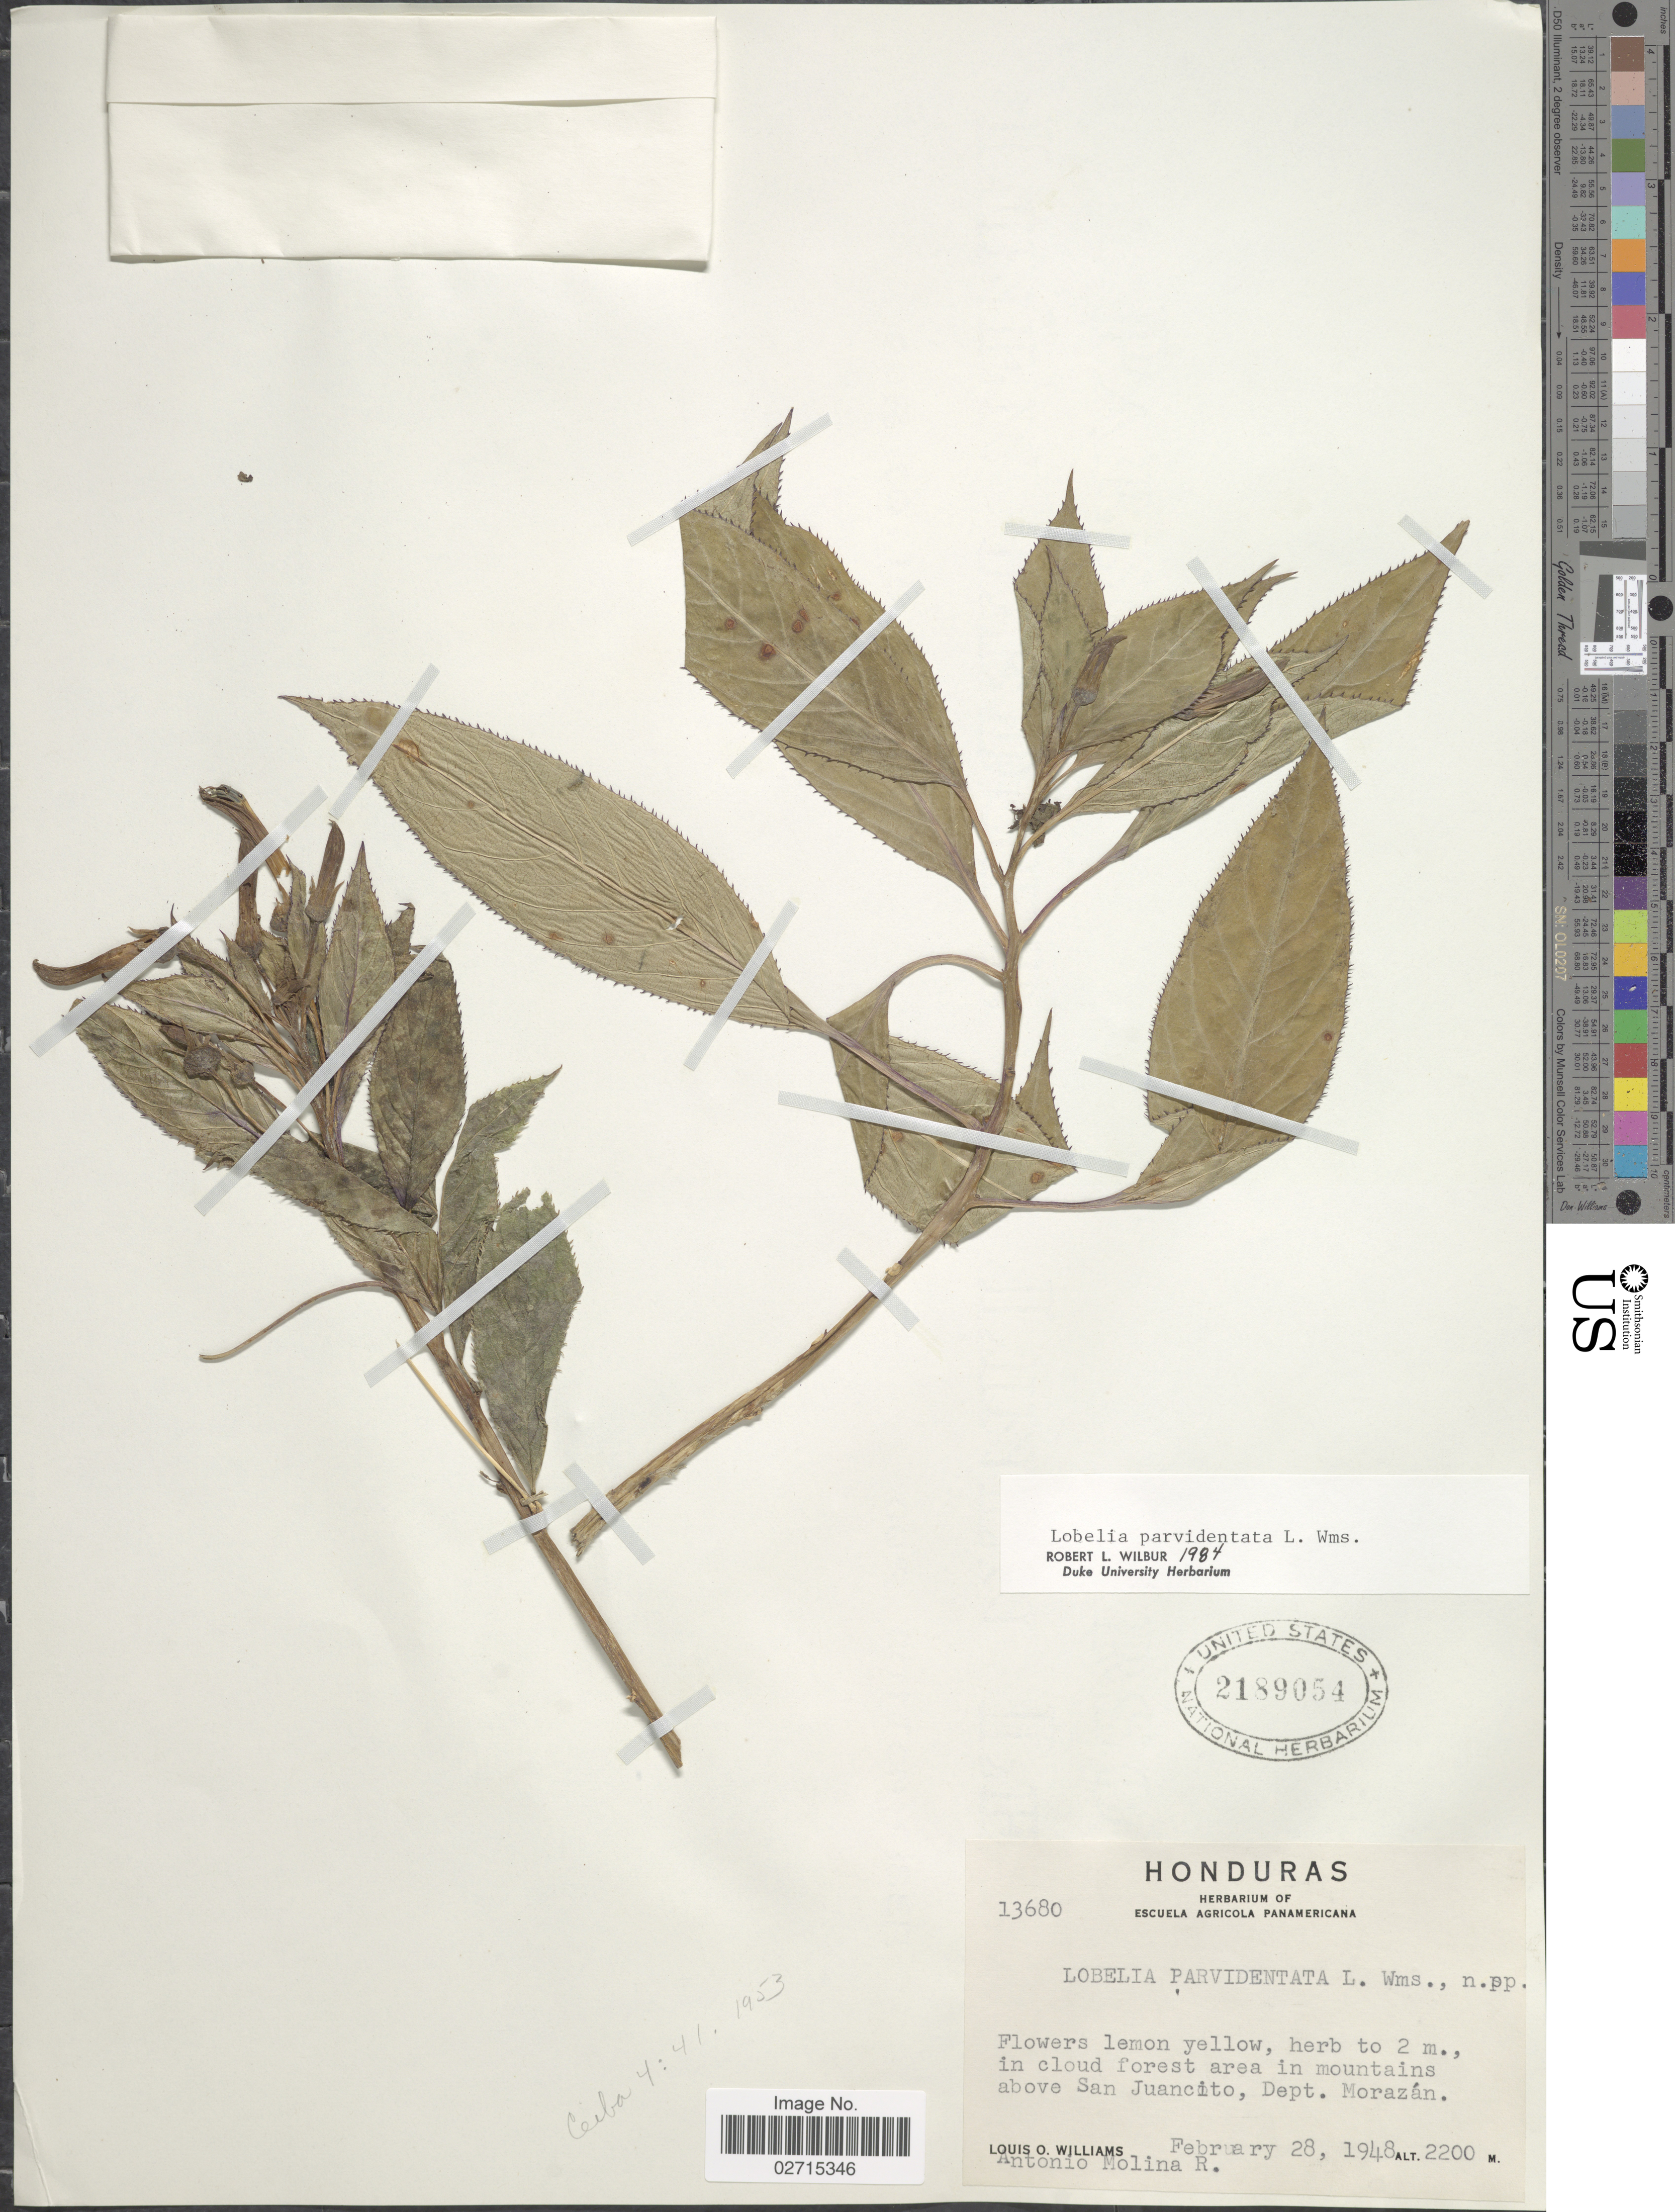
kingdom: Plantae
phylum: Tracheophyta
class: Magnoliopsida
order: Asterales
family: Campanulaceae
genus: Lobelia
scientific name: Lobelia parvidentata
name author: L.O. Williams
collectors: L. O. Williams & A. Molina R.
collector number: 13680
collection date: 1948-02-28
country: Honduras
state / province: Fco. Morazán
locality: In cloud forest area in mountains above San Juancito, Dept. Morazán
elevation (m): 2200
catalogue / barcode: US 2189054